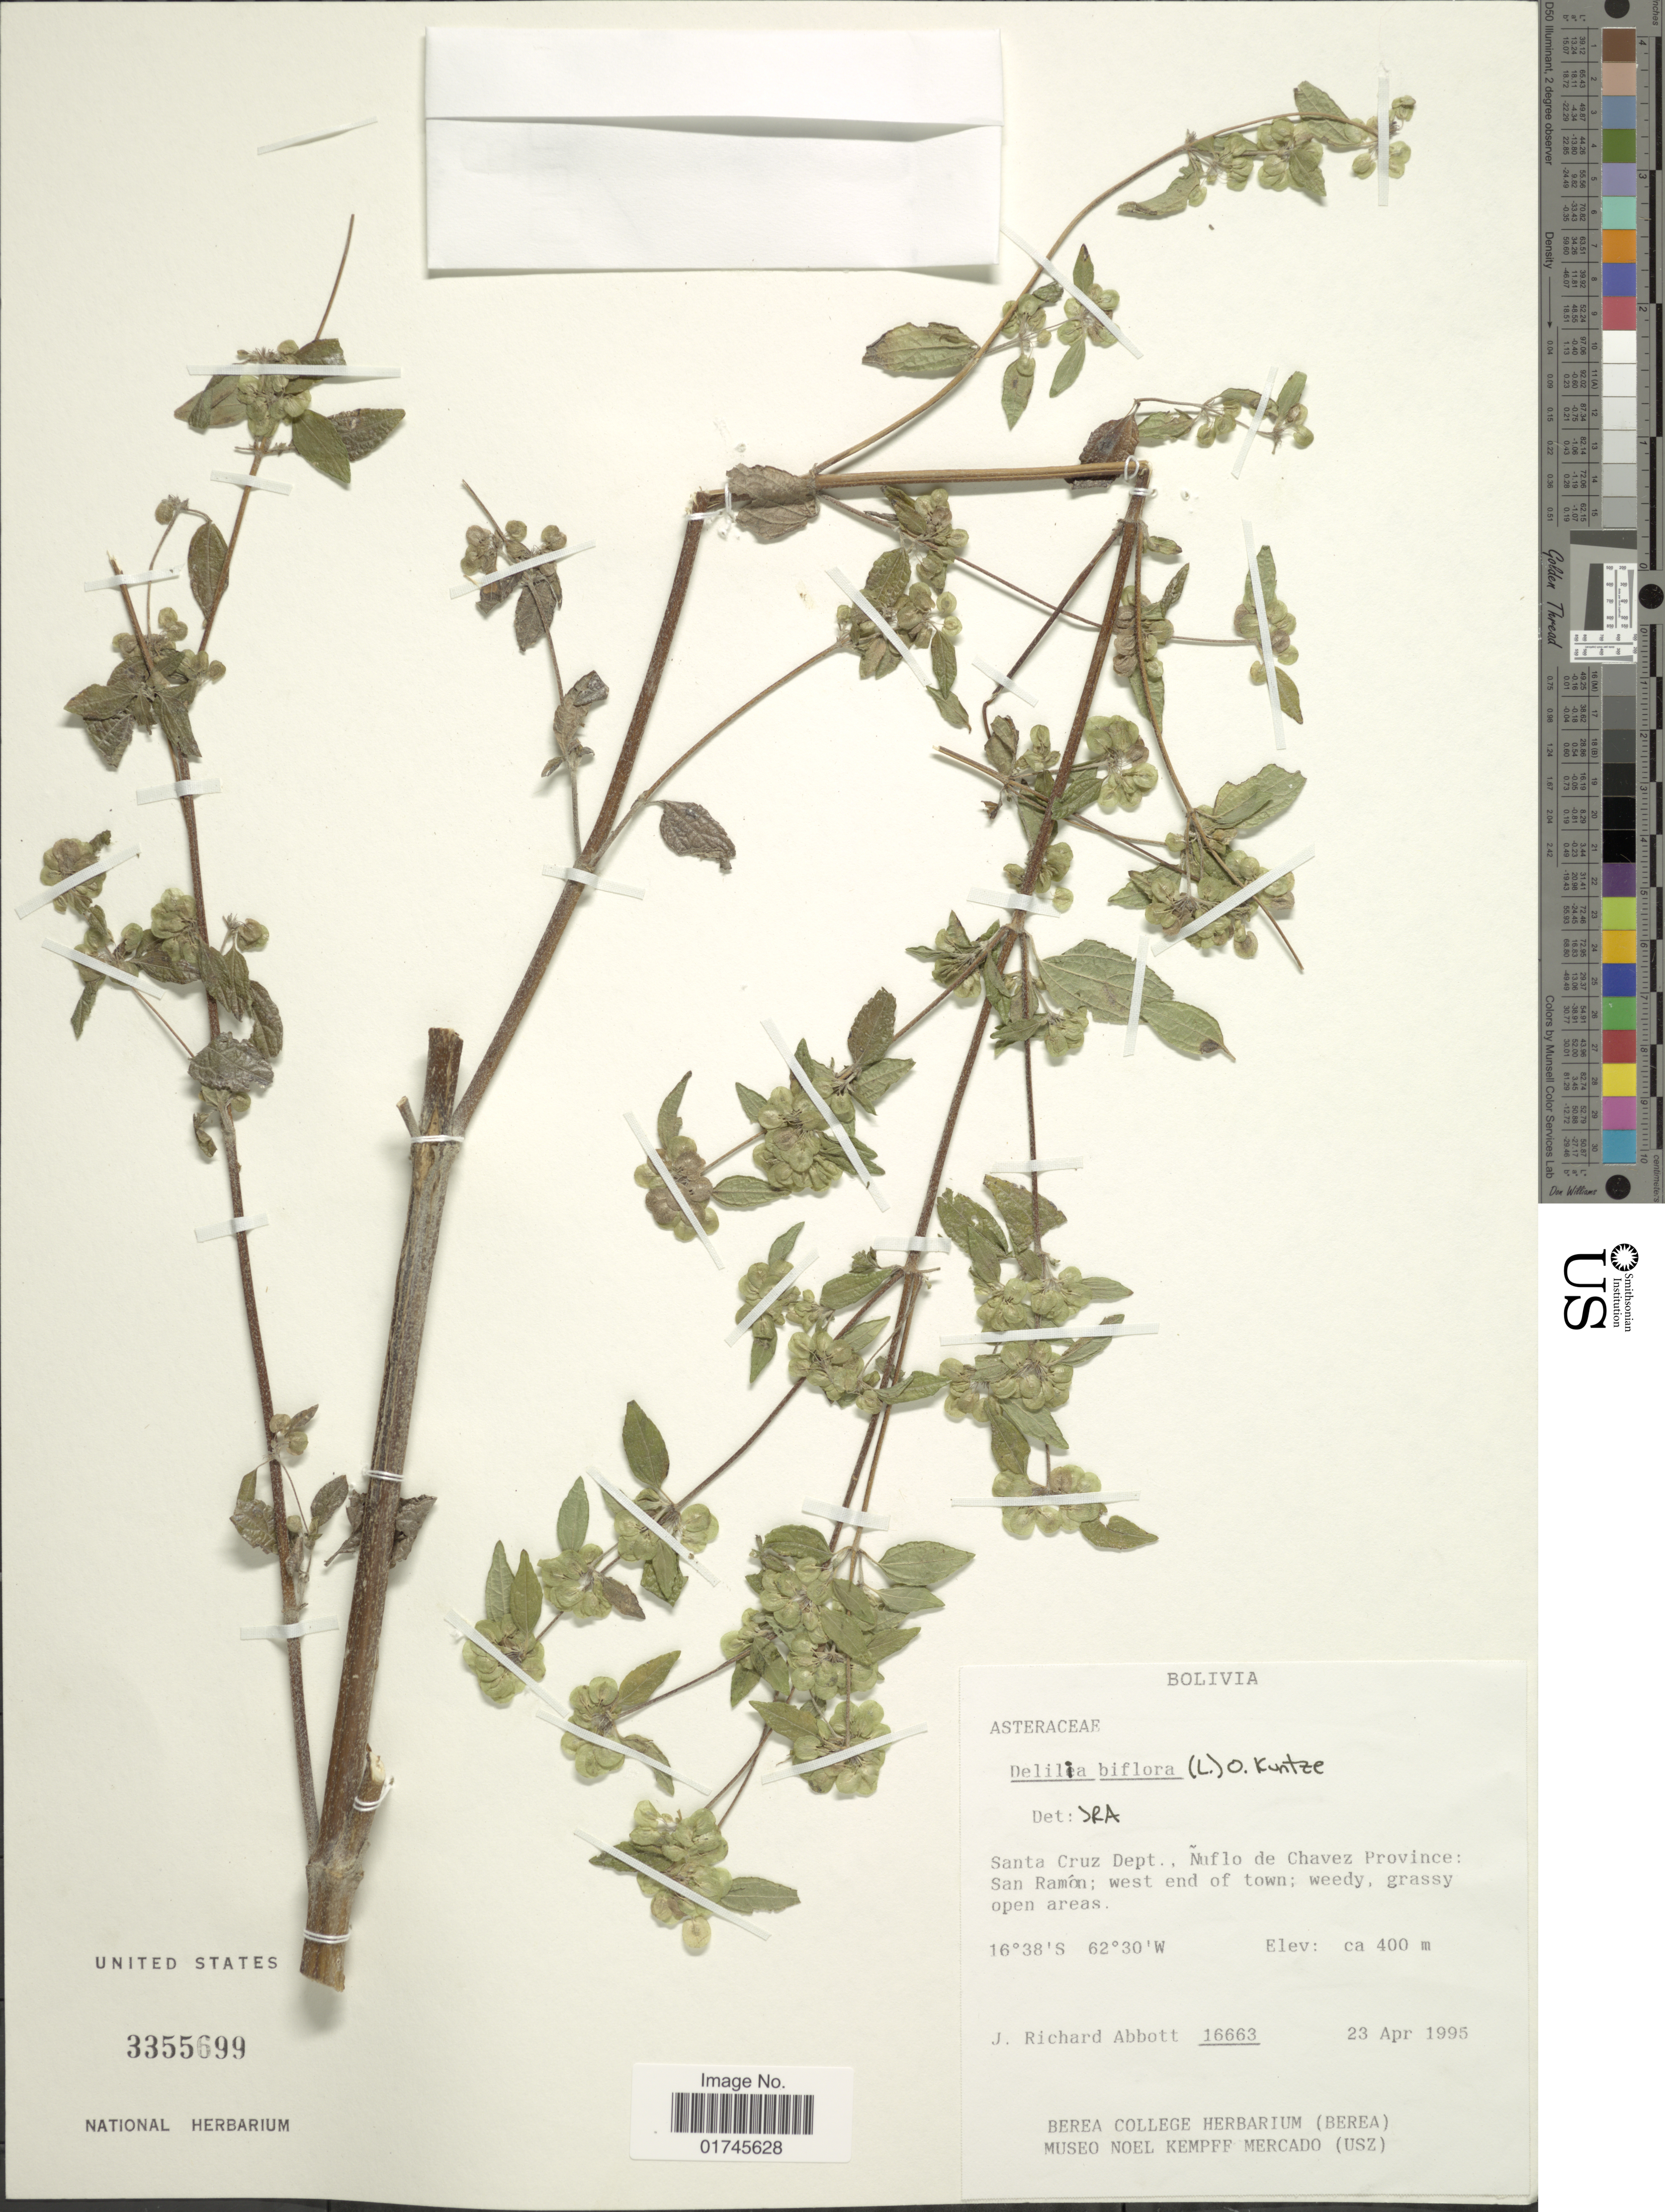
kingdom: Plantae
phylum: Tracheophyta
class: Magnoliopsida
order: Asterales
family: Asteraceae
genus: Delilia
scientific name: Delilia biflora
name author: (L.) Kuntze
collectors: J. R. Abbott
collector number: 16663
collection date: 1995-04-23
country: Bolivia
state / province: Santa Cruz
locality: Santa Cruz Dept., Ñuflo de Chavez province: San Ramón; west end of town; weedy, grassy open areas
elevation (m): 400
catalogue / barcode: US 3355699